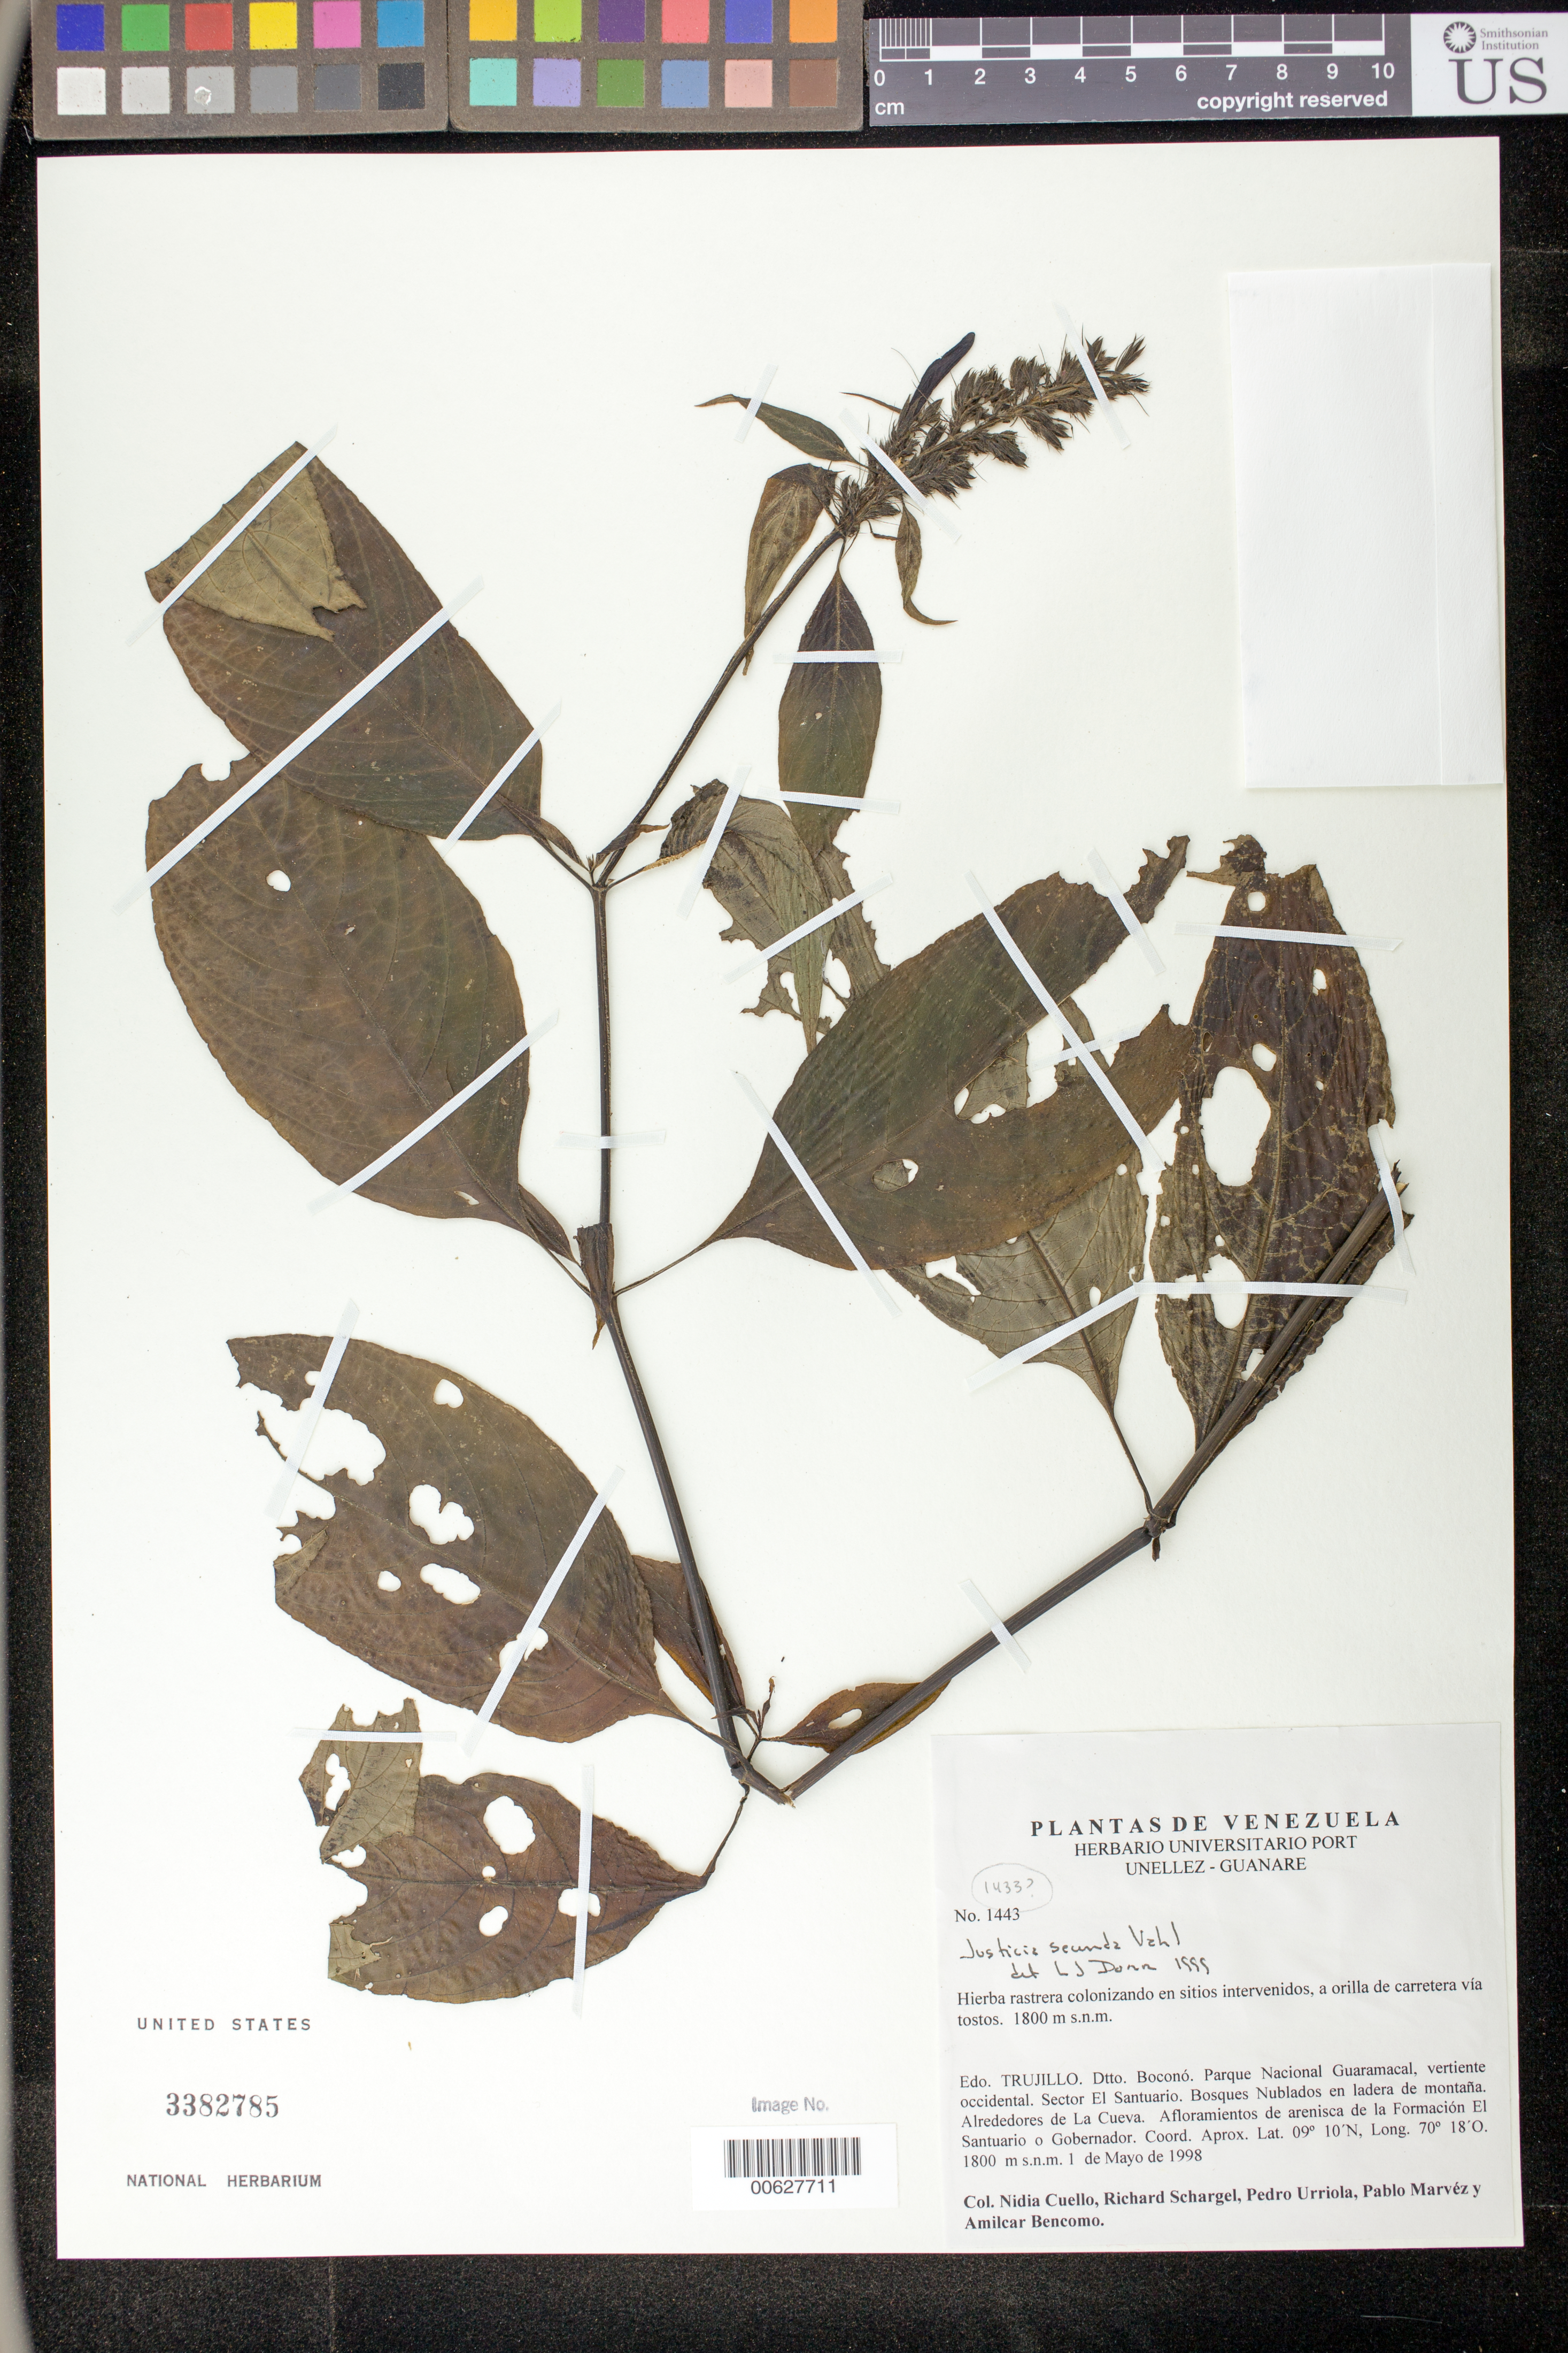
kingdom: Plantae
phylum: Tracheophyta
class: Magnoliopsida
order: Lamiales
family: Acanthaceae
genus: Justicia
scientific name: Justicia secunda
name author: Vahl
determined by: Dorr, L. J., (BOT), Smithsonian Institution - National Museum of Natural History (UNITED STATES)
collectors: N. L. Cuello, R. Schargel, P. Urriola, P. Marvéz & A. Bencomo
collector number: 1433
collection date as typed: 01 May 1998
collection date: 1998-05-01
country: Venezuela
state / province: Trujillo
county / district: Boconó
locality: Parque Nacional Guaramacal, vertiente occidental. Sector El Santuario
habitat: Bosques nublados en ladera de montaña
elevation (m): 1800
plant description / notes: PORT, US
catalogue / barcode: US 3382785